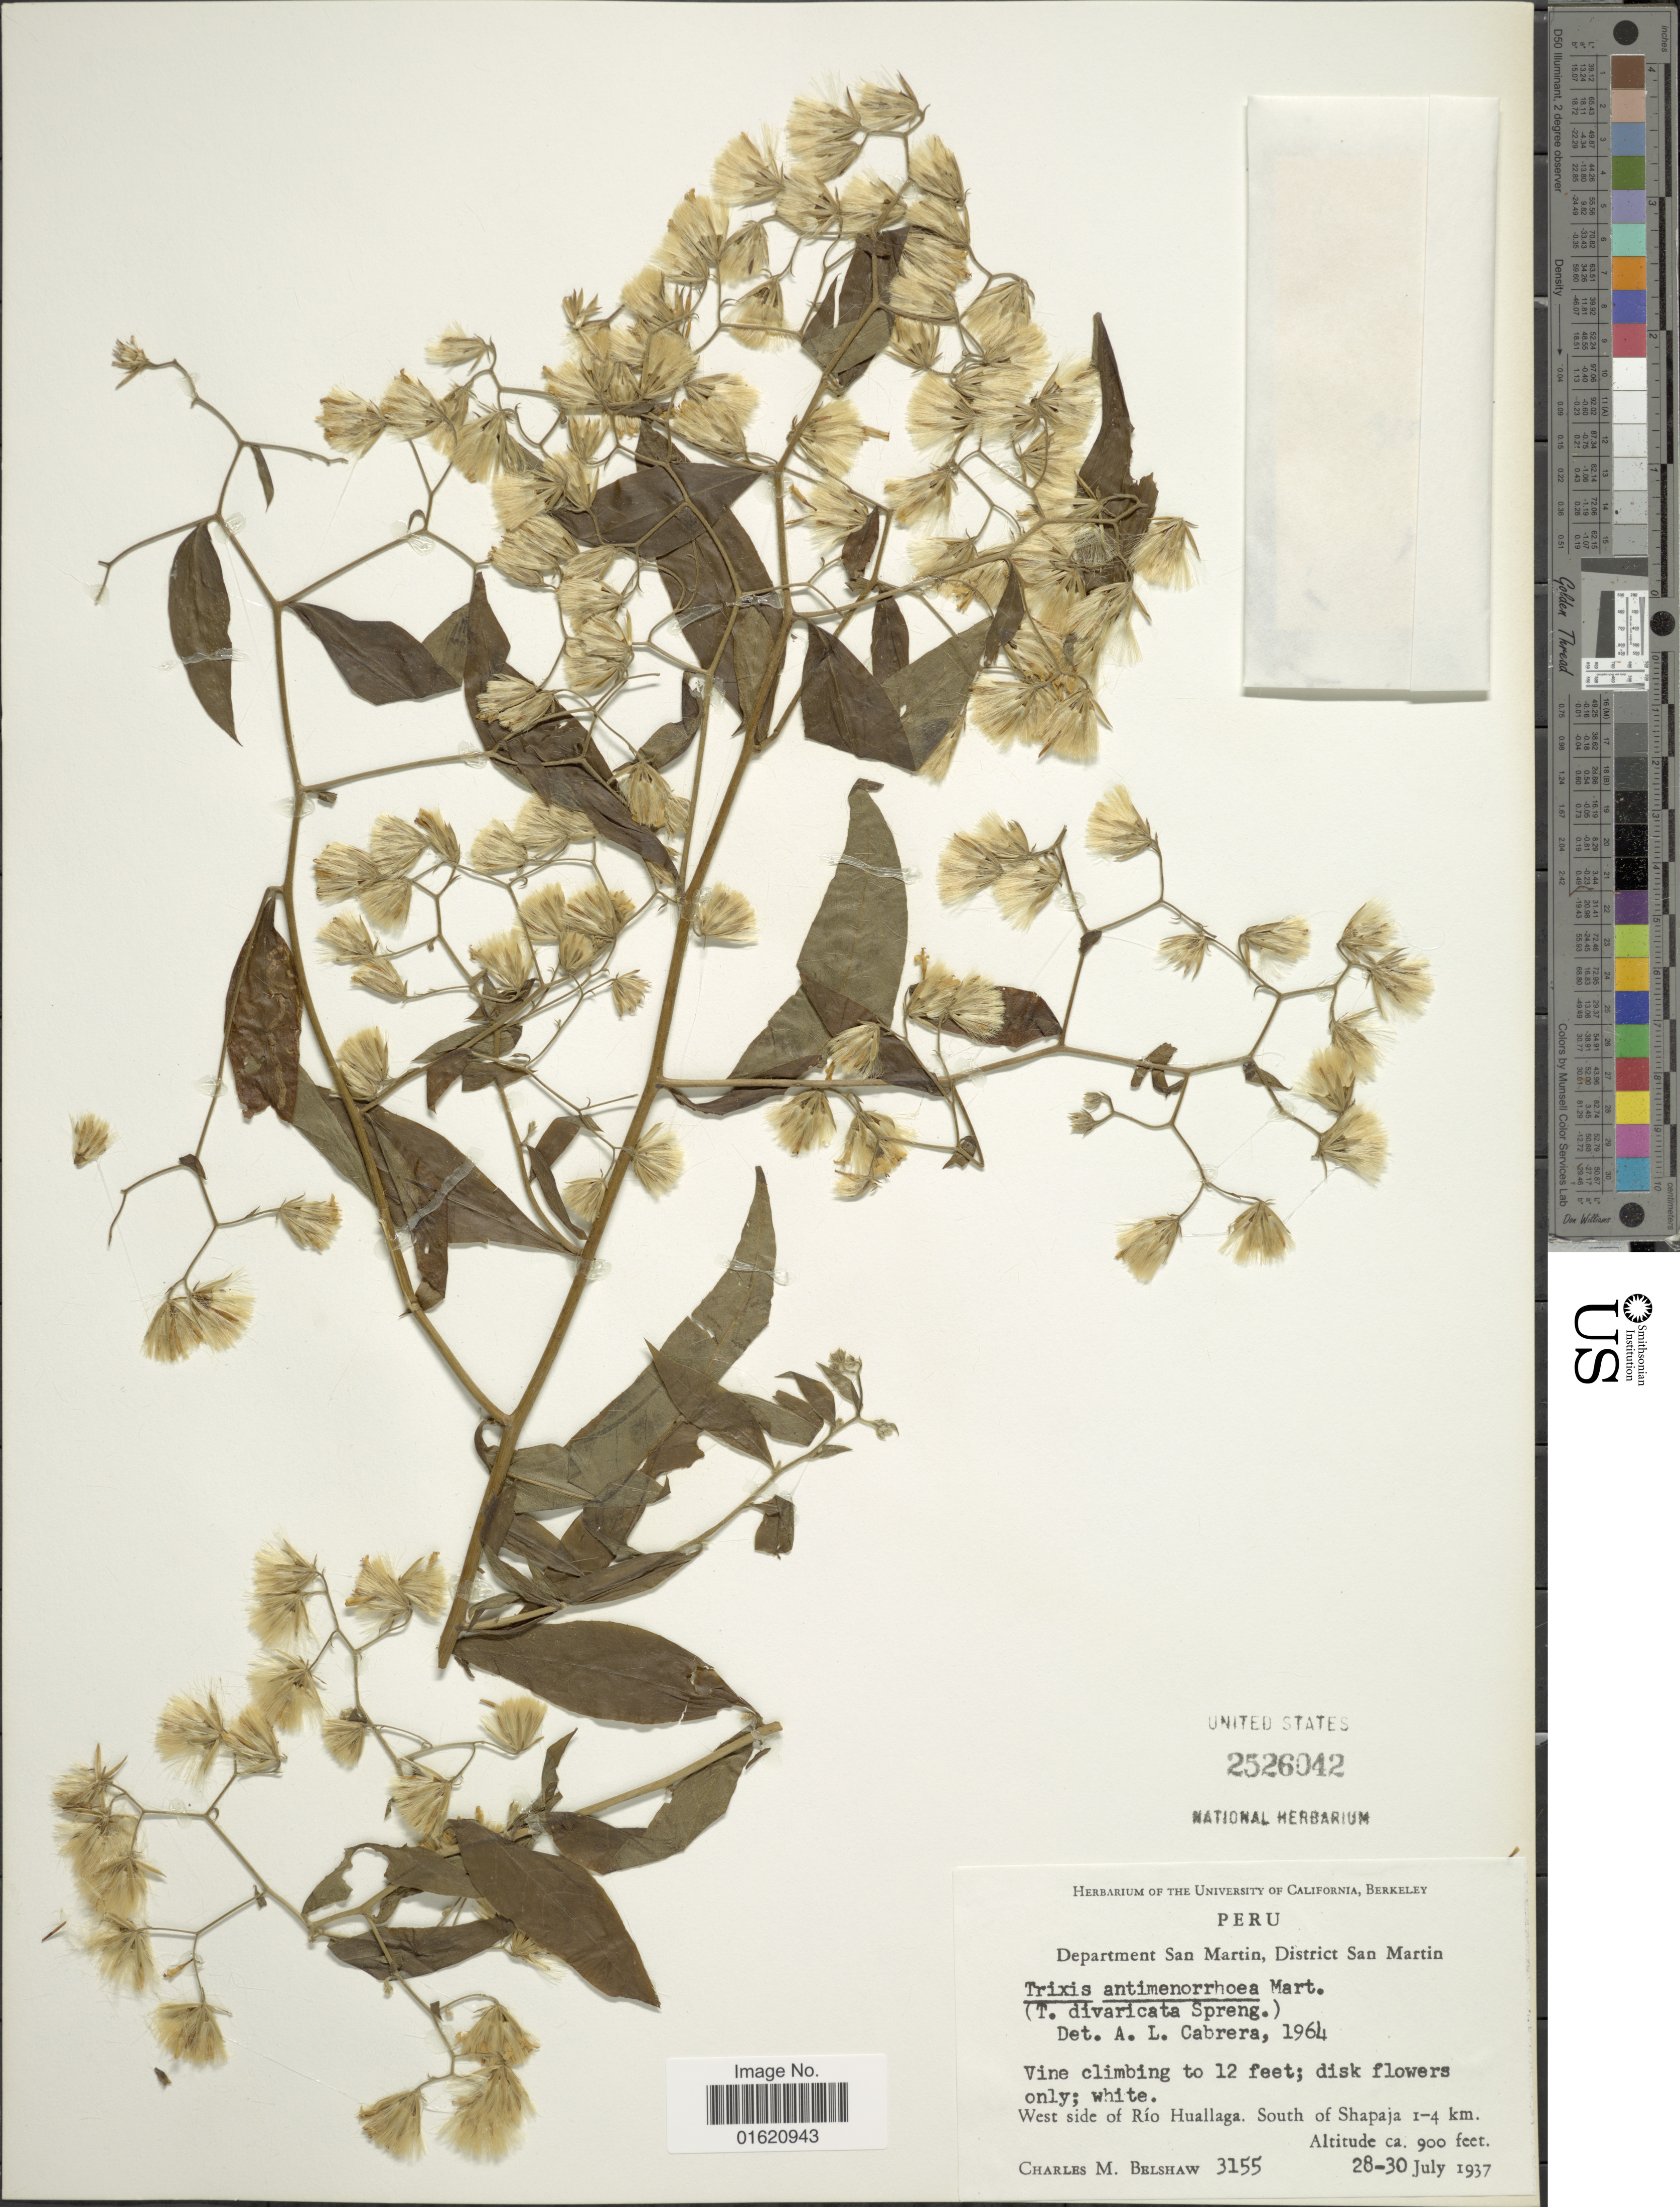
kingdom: Plantae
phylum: Tracheophyta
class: Magnoliopsida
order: Asterales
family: Asteraceae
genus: Trixis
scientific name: Trixis antimenorrhoea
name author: (Schrank) Mart. ex Kuntze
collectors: C. Shaw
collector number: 3155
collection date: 1937-07-28/1937-07-30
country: Peru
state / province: San Martín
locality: Department San Martin, District San Martin, west side of Río Huallaga, south of Shapaja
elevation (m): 274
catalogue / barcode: US 2526042